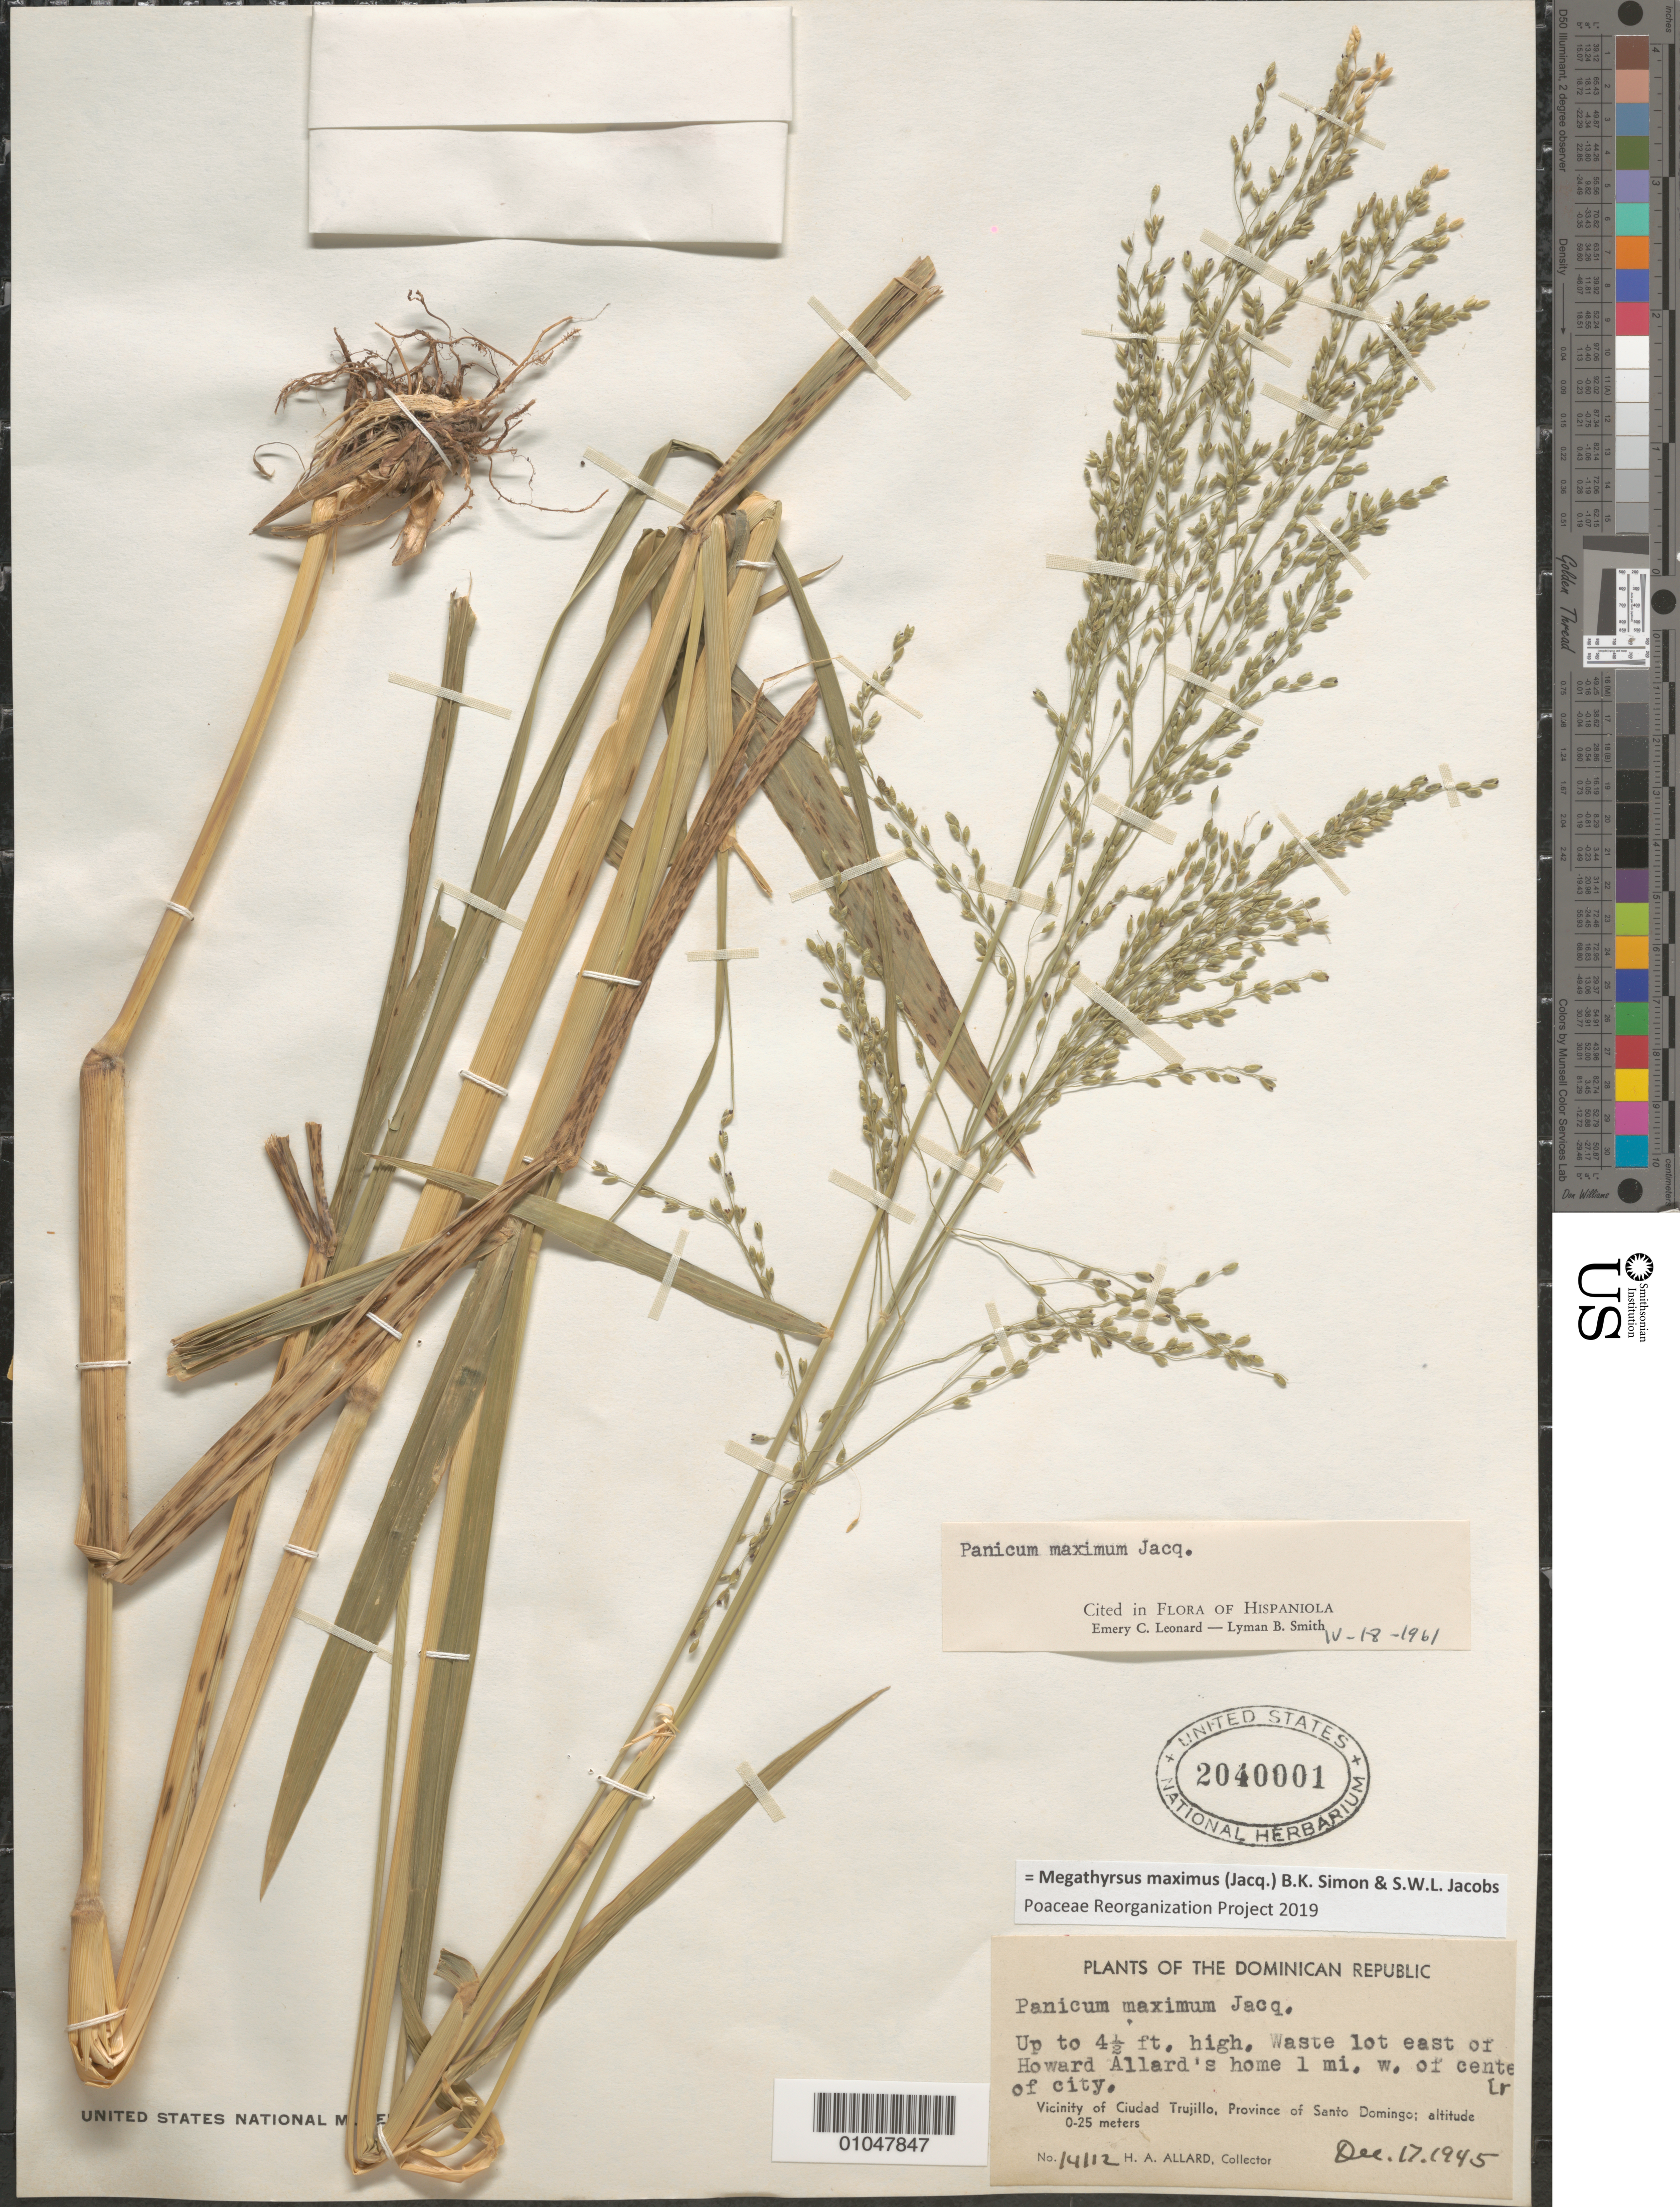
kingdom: Plantae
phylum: Tracheophyta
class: Liliopsida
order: Poales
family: Poaceae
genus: Panicum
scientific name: Panicum maximum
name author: Jacq.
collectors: H. A. Allard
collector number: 14112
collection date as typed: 17 Dec 1945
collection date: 1945-12-17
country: Dominican Republic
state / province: Distrito Nacional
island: Hispaniola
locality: Wast lot E of Howard allard's home 1 mi. W of center of Santo Domingo city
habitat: waste lot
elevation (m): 0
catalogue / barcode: US 2040001